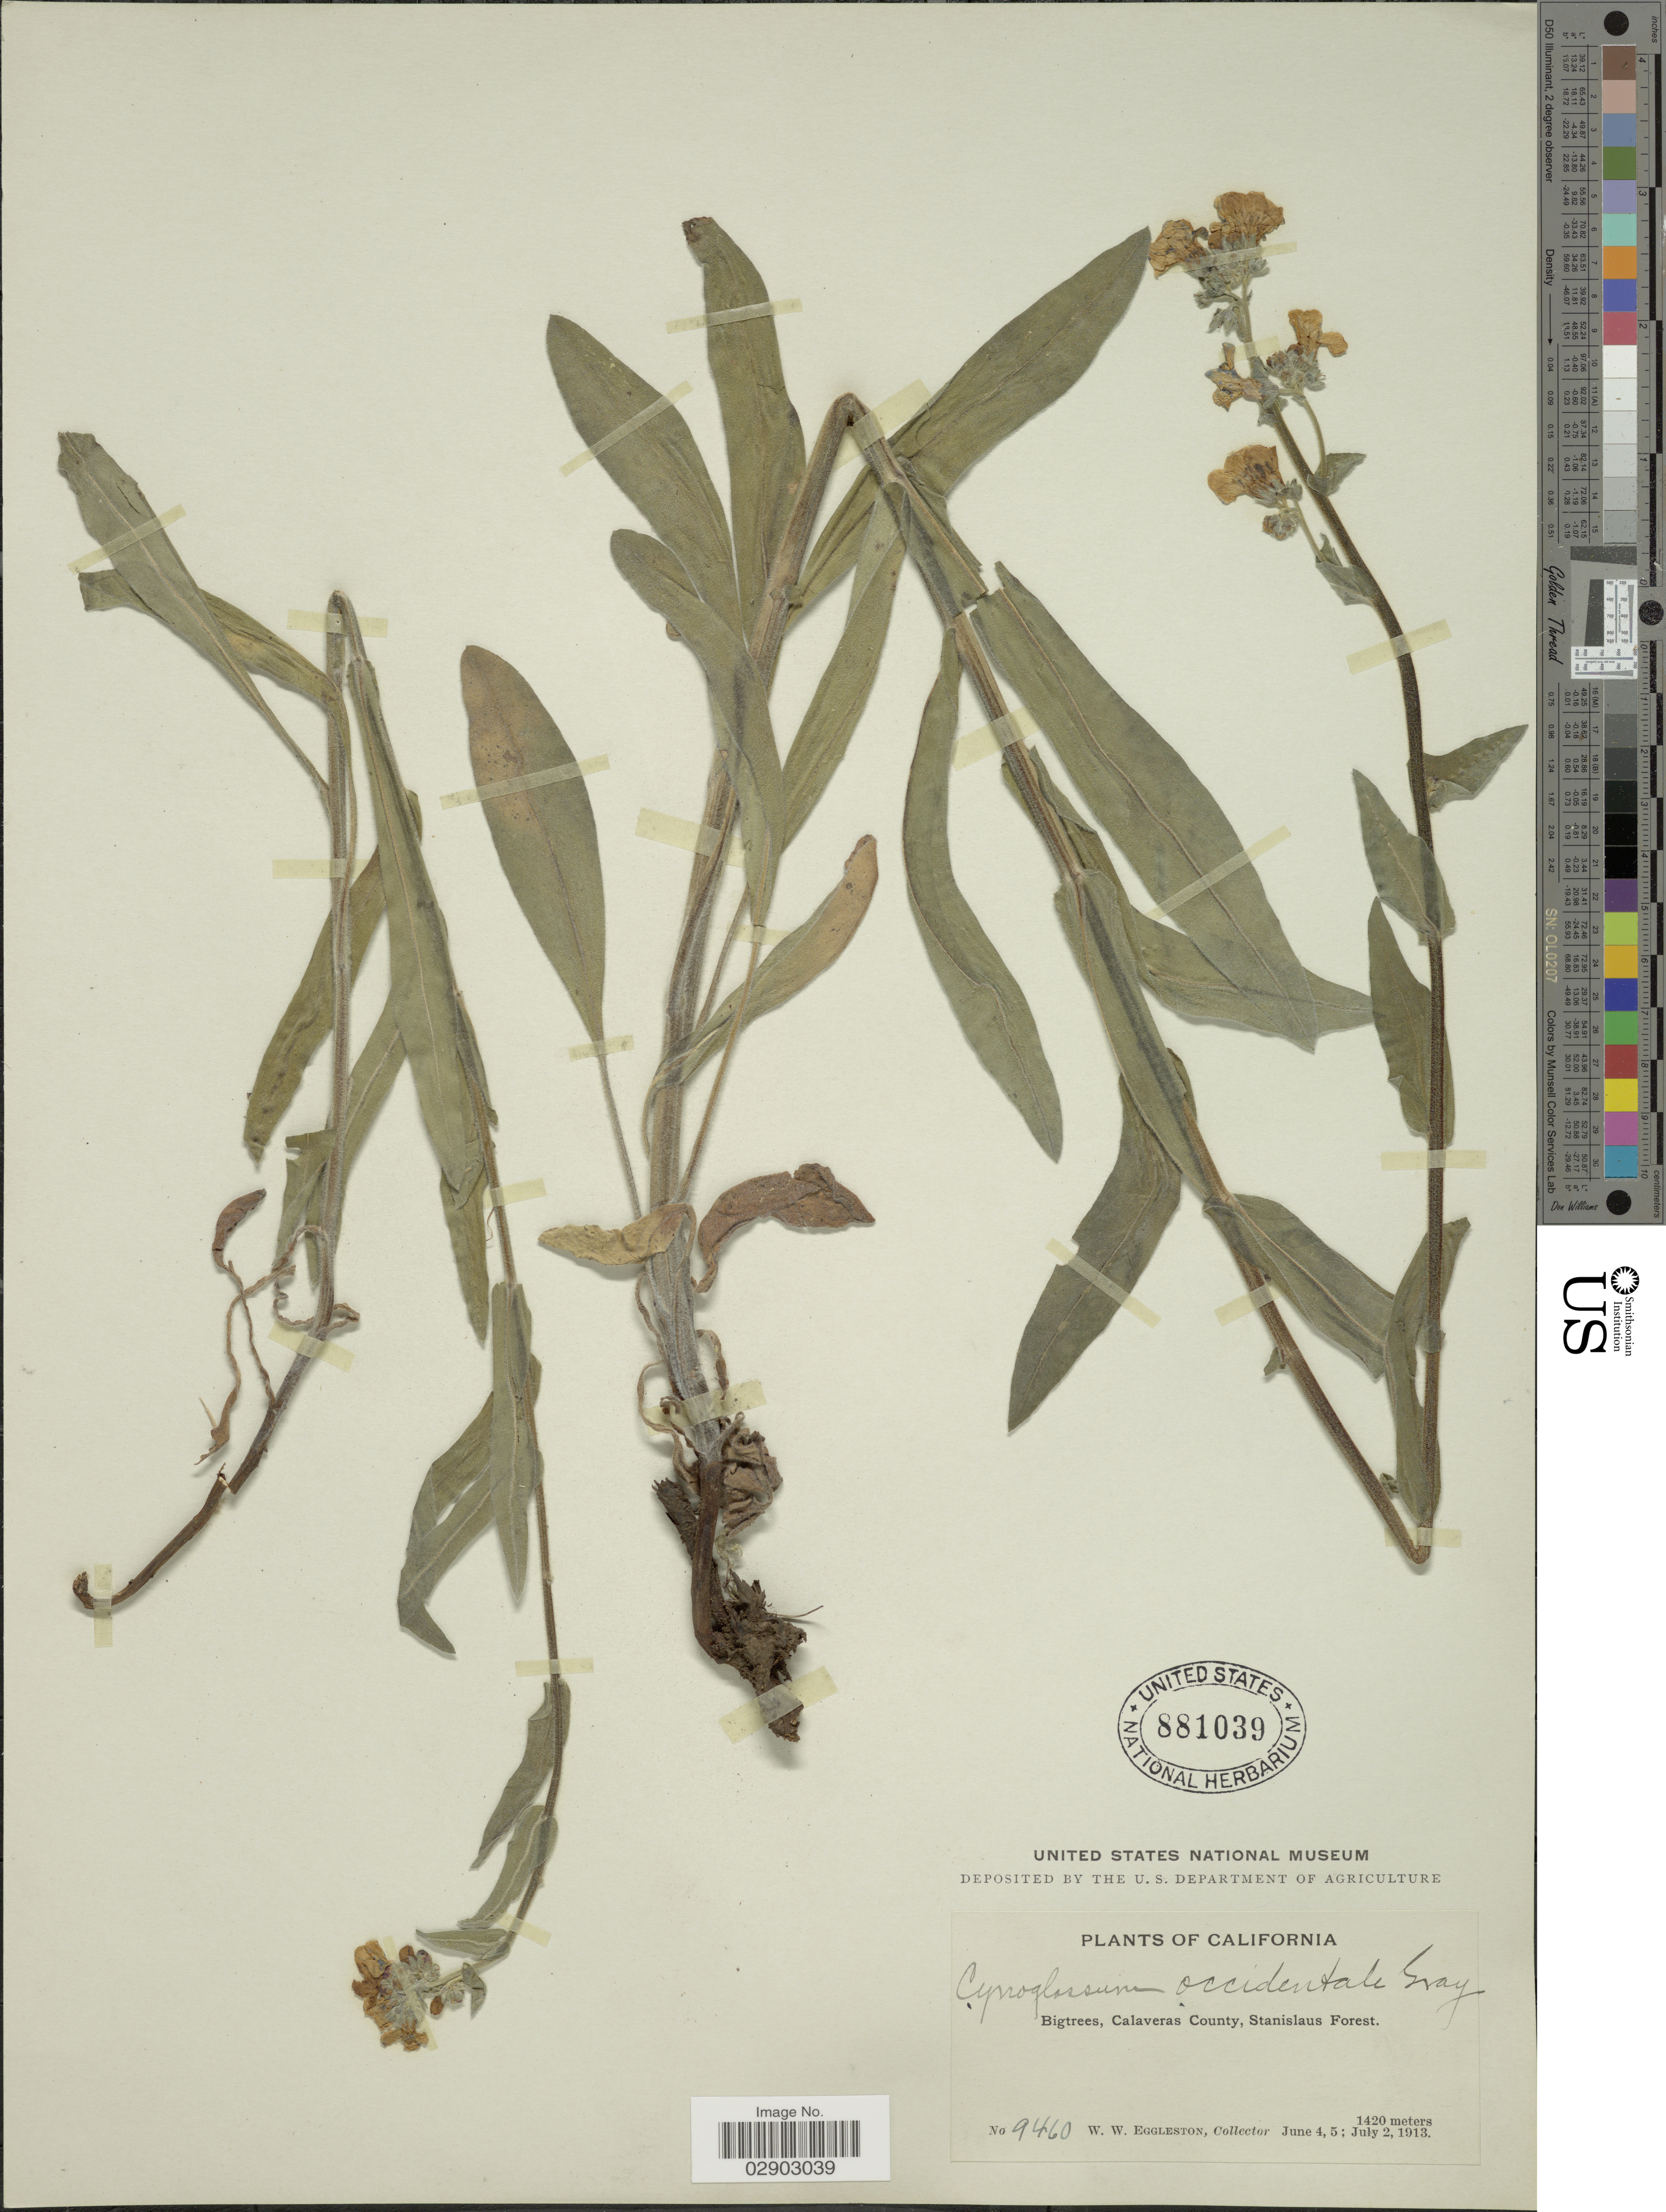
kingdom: Plantae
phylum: Tracheophyta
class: Magnoliopsida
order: Boraginales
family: Boraginaceae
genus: Cynoglossum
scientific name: Cynoglossum occidentale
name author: A. Gray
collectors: W. W. Eggleston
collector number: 9460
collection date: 1913-06-04/1913-07-02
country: United States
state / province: California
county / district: Calaveras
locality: Bigtrees, Calaveras County, Stanislaus Forest.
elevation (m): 1420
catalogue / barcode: US 881039